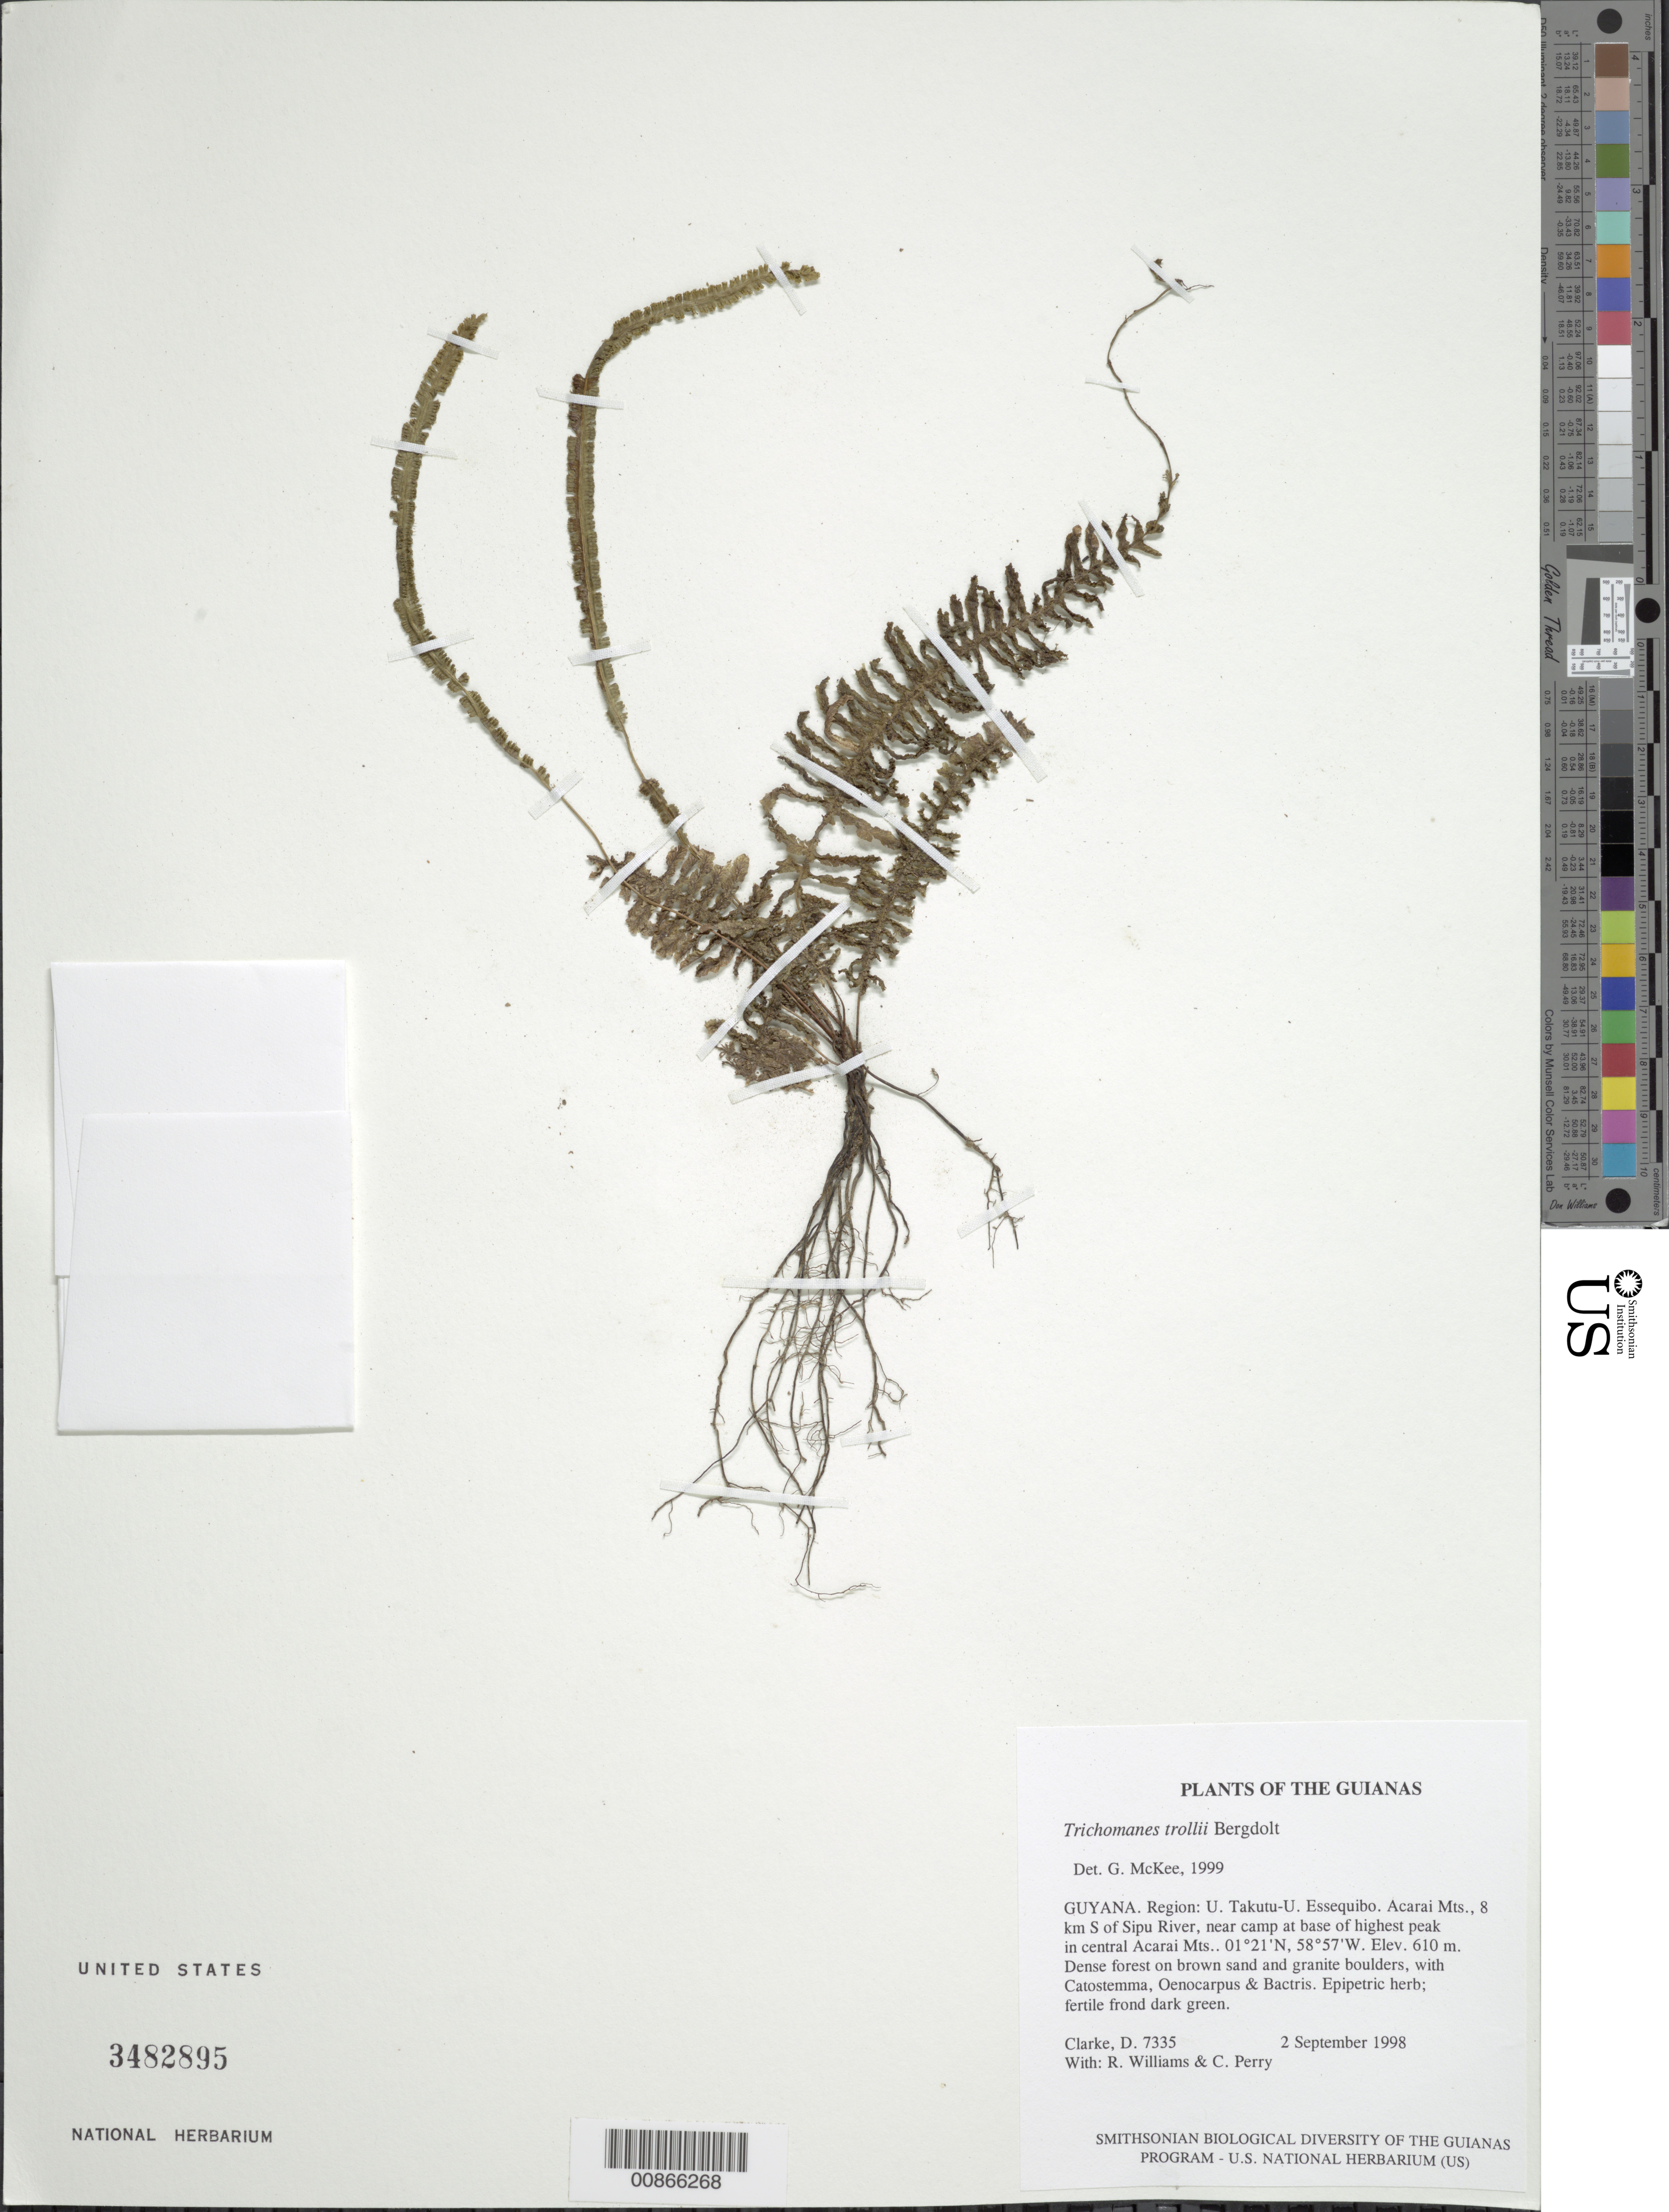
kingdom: Plantae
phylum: Tracheophyta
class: Polypodiopsida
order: Hymenophyllales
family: Hymenophyllaceae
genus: Trichomanes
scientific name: Trichomanes trollii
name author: Bergdolt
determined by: McKee, G. S., (US), NMNH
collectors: H. D. Clarke, R. Williams & C. Perry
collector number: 7335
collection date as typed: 2 September 1998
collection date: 1998-09-02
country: Guyana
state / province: U. Takutu-U. Essequibo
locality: Acarai Mts., 8 km S of Sipu River, near camp at base of highest peak in central Acarai Mts.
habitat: Dense forest on brown sand and granite boulders, with Catostemma, Oenocarpus & Bactris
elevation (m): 610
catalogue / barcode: US 3482895